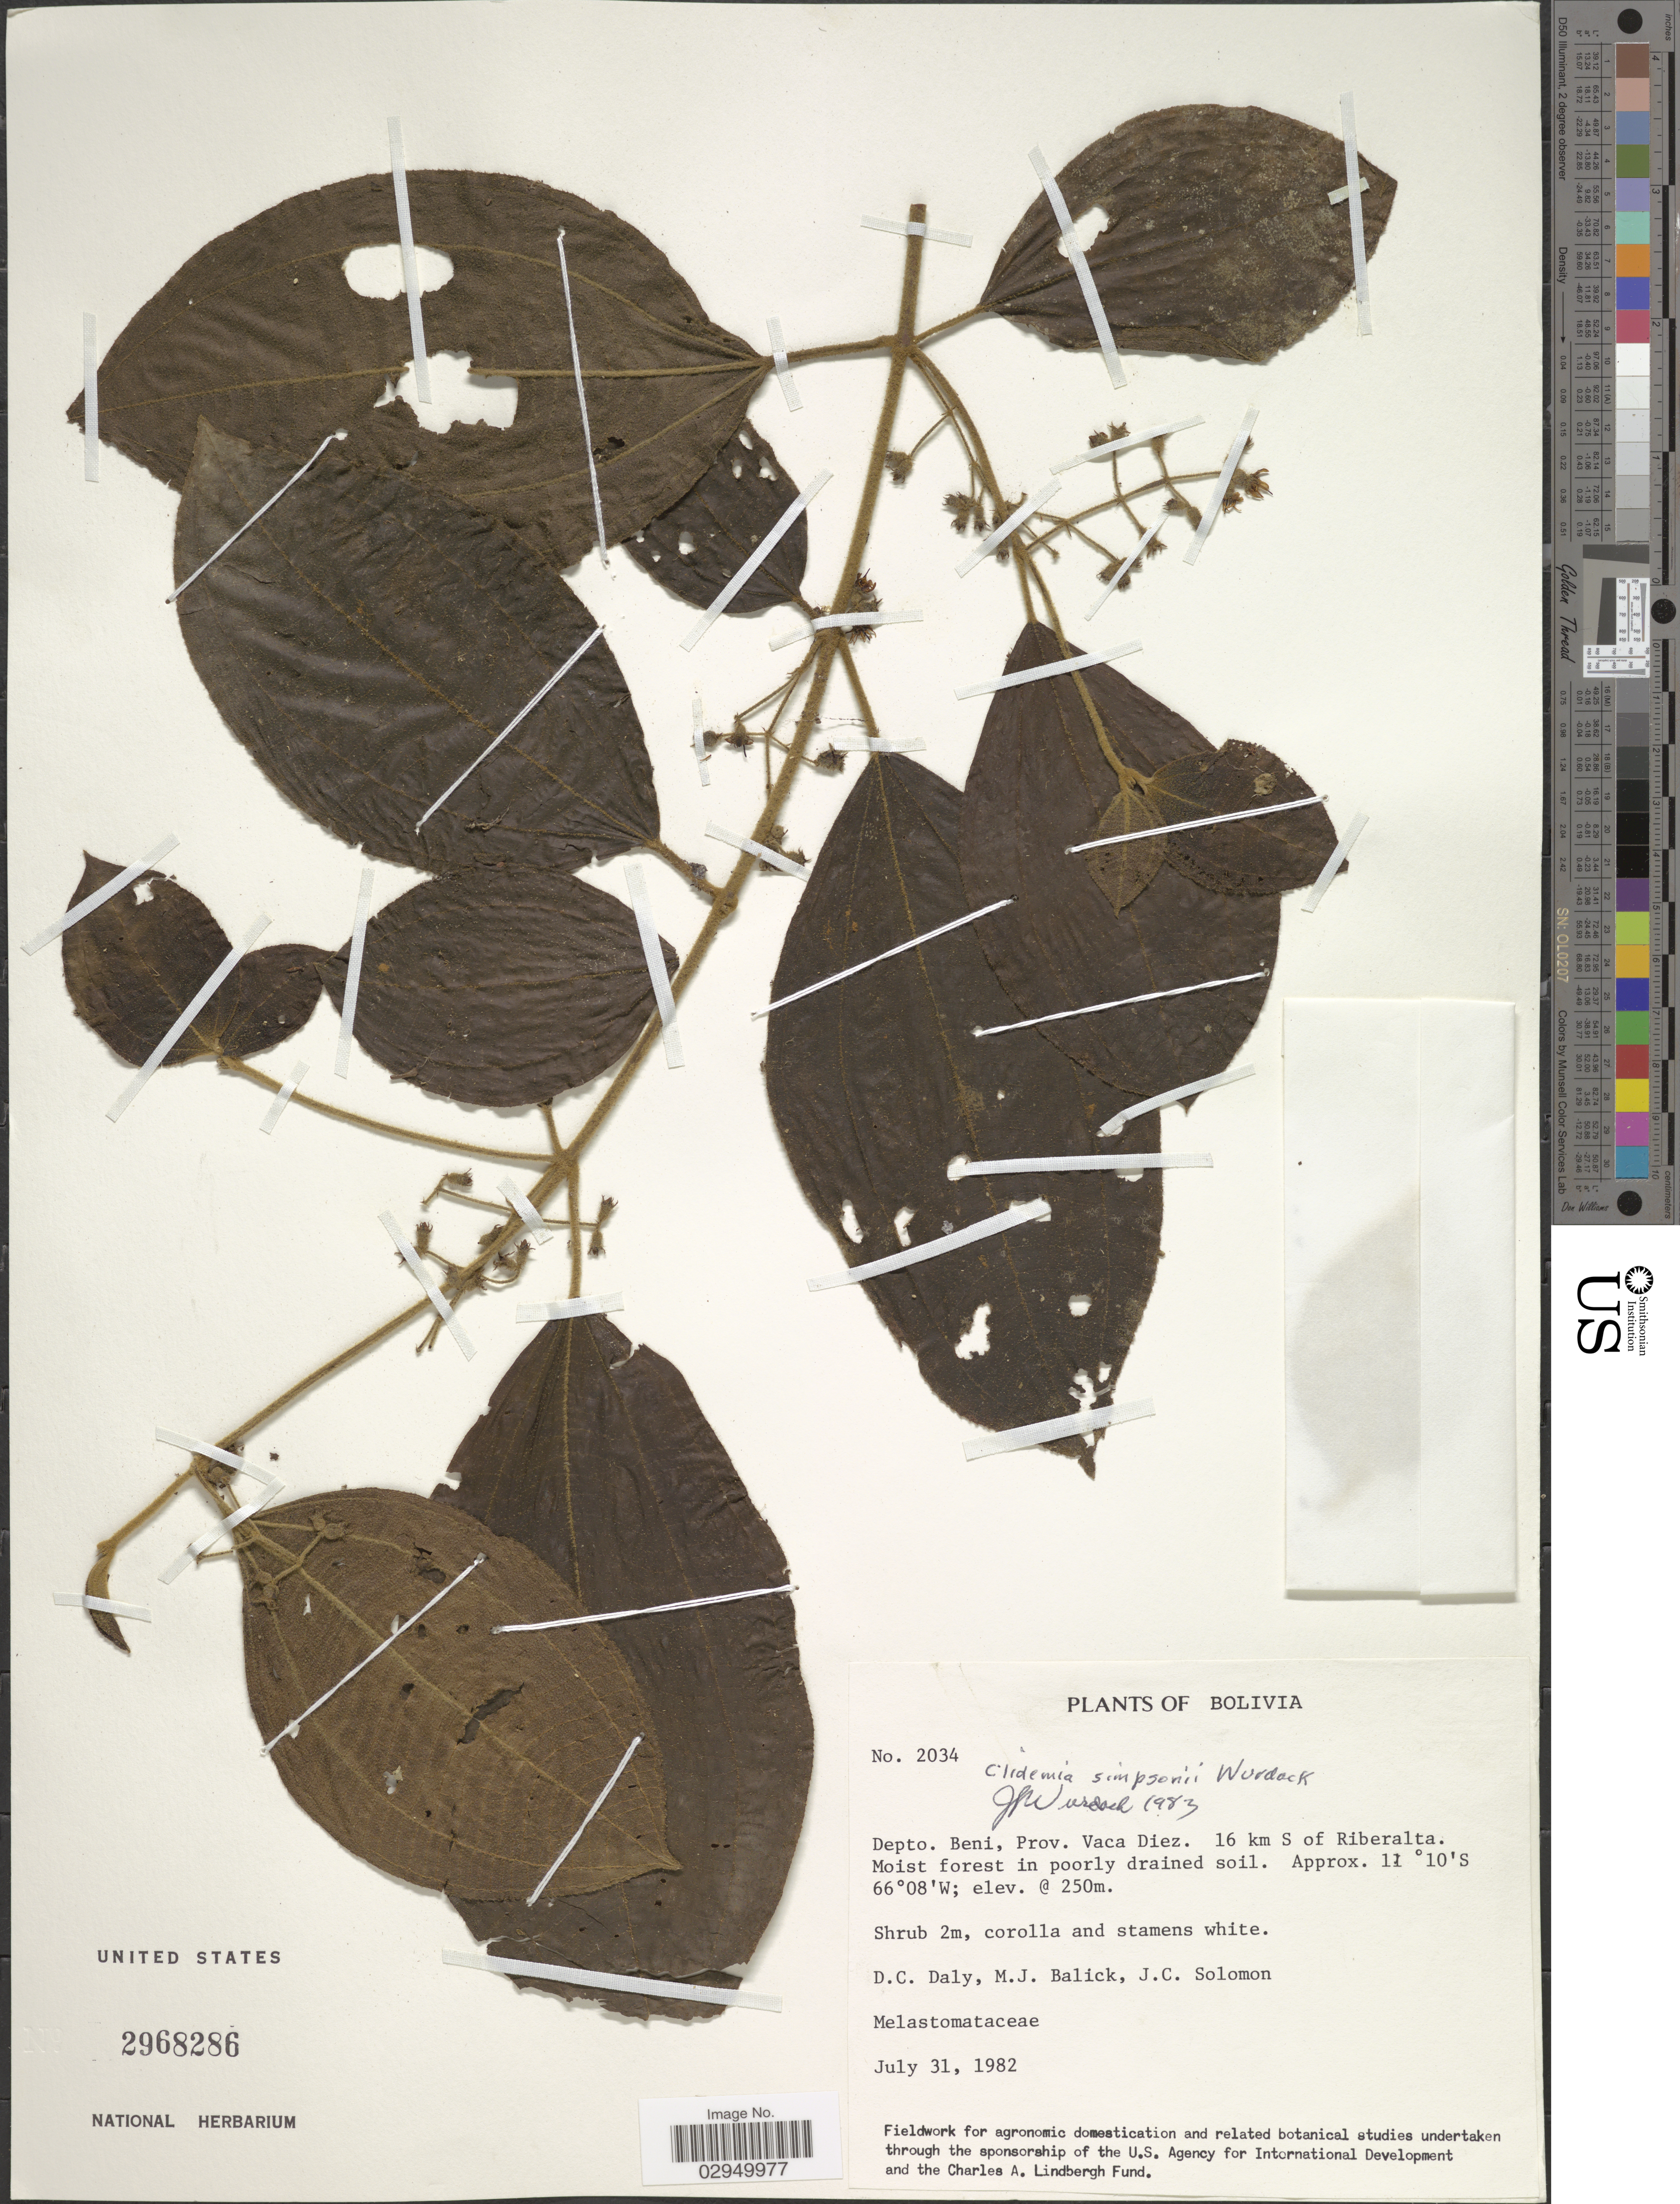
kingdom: Plantae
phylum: Tracheophyta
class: Magnoliopsida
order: Myrtales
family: Melastomataceae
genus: Clidemia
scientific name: Clidemia simpsonii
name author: Wurdack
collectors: D. C. Daly, M. J. Balick & J. C. Solomon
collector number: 2034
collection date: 1982-07-31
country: Bolivia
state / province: Beni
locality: Depto. Beni, Prov. Vaca Diez. 16 km S of Riberalta. Moist forest in poorly drained soil.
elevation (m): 250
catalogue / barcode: US 2968286